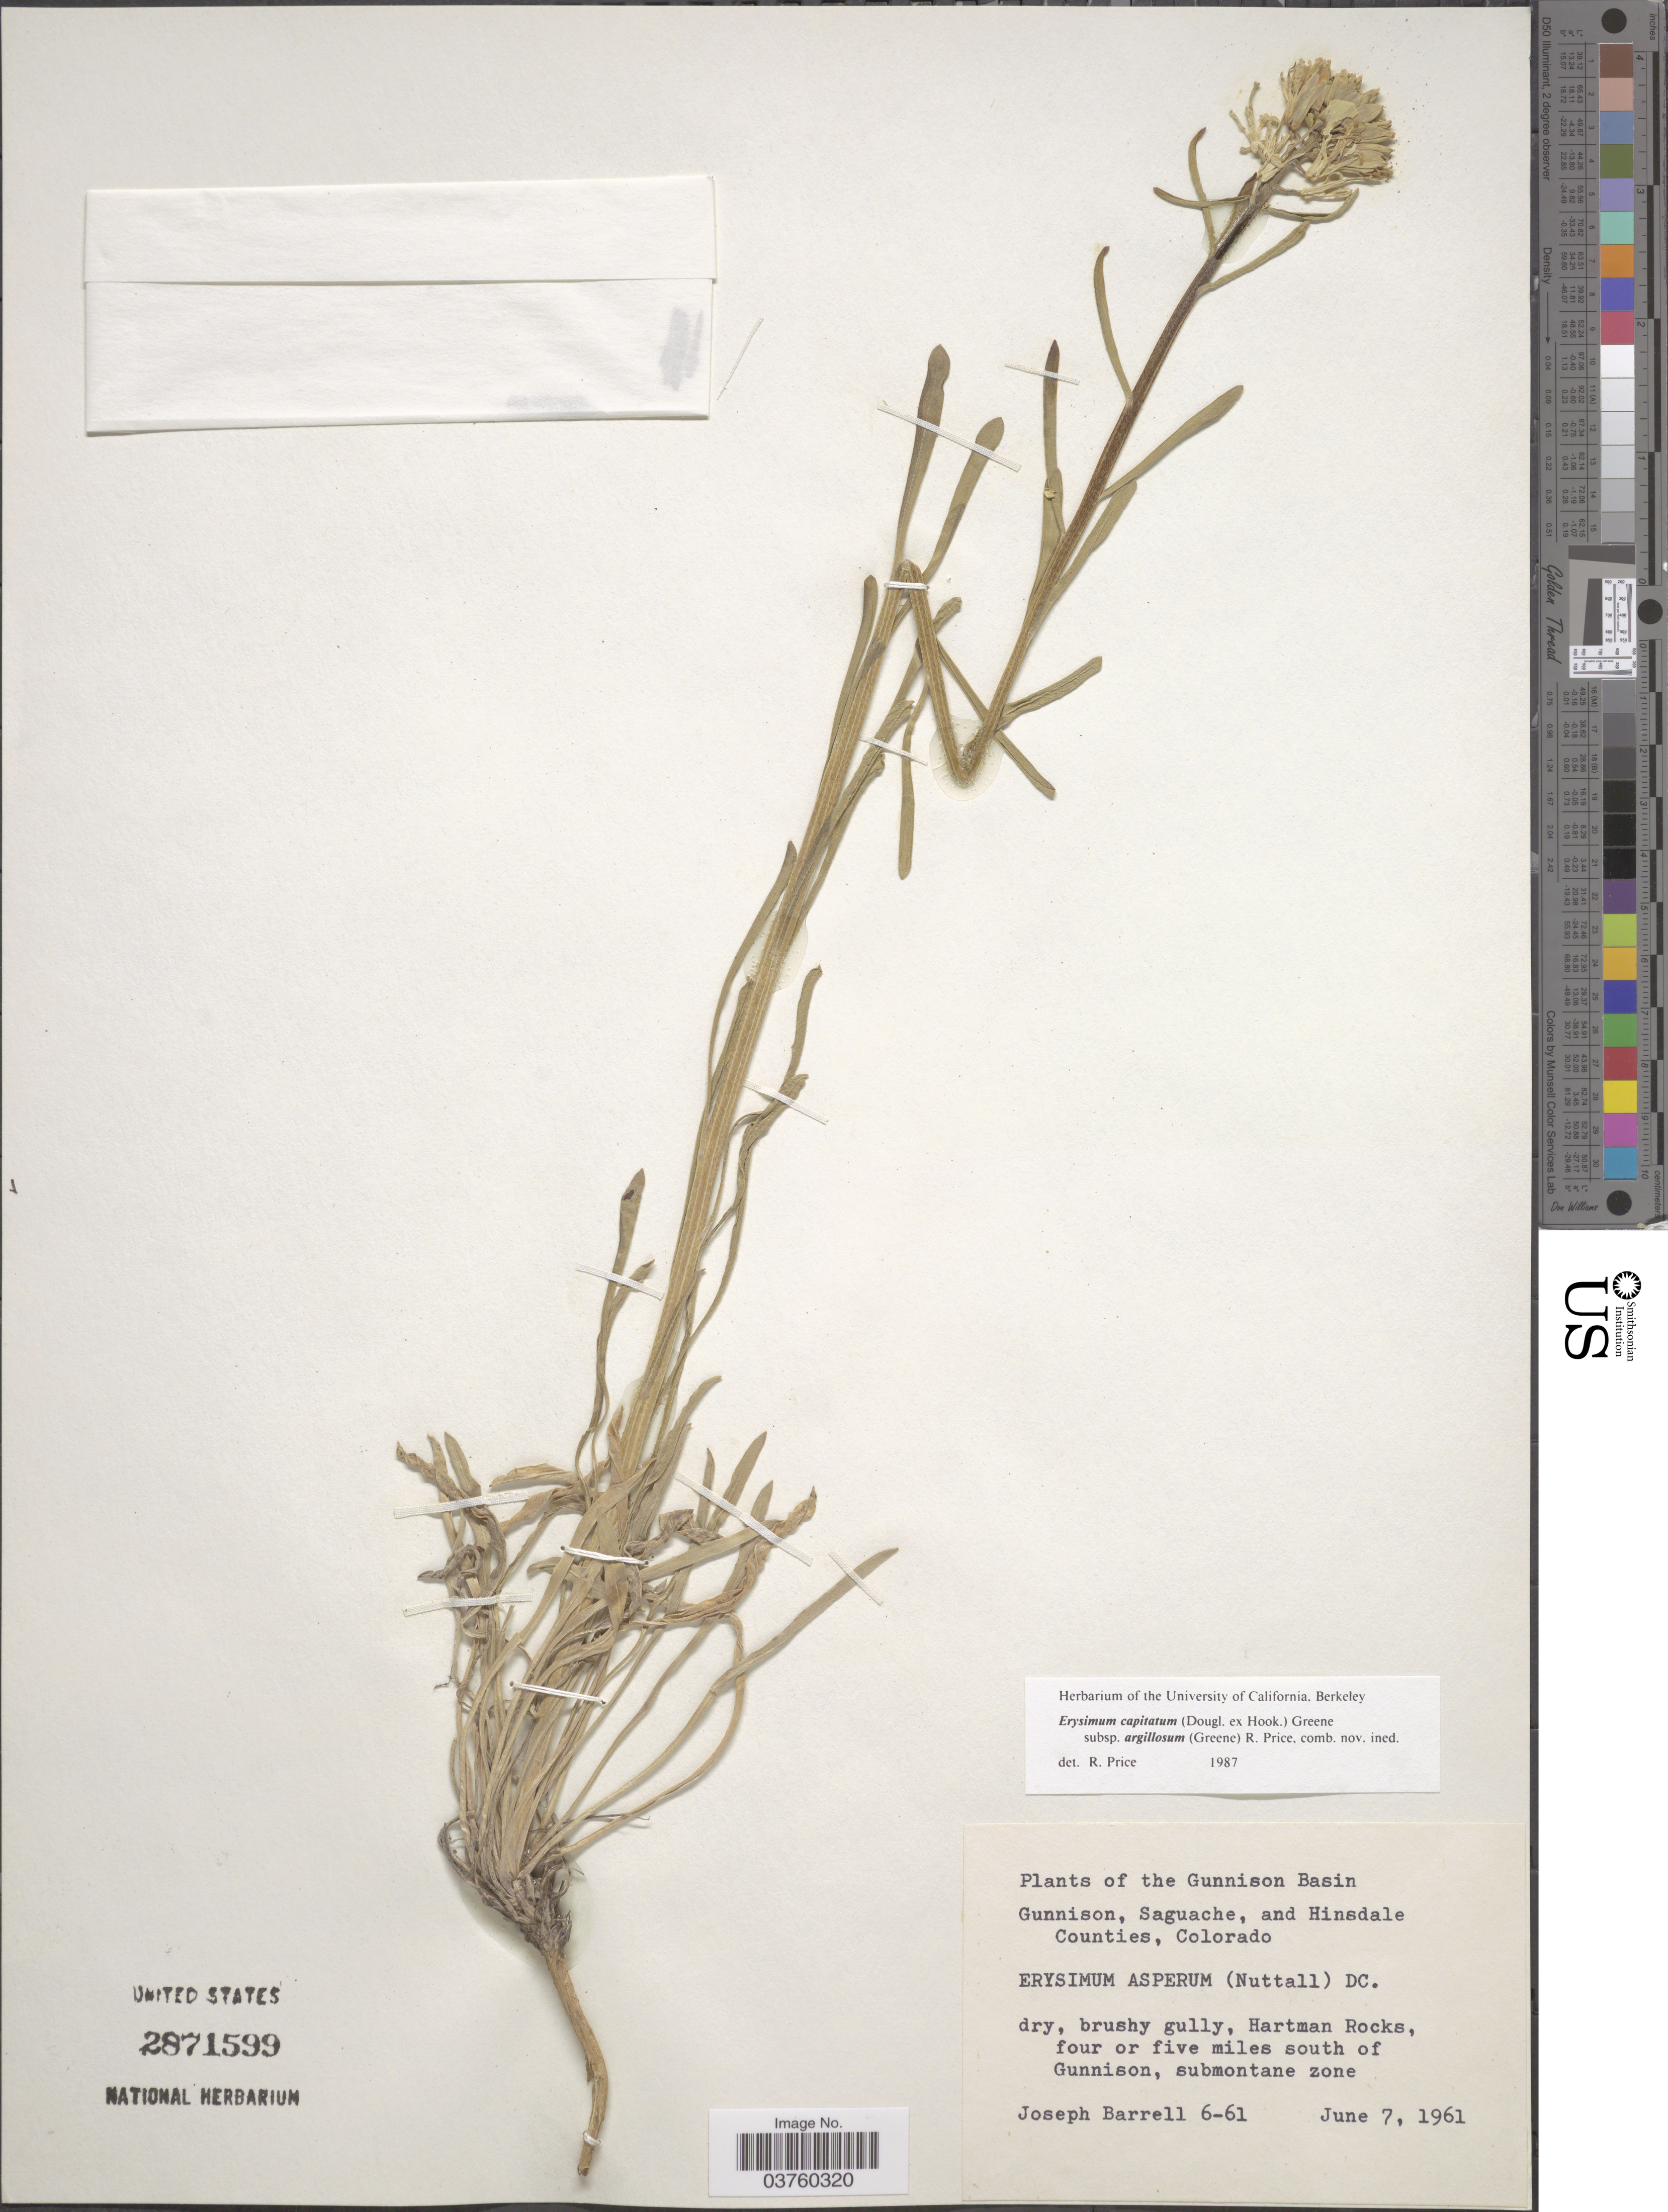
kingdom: Plantae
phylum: Tracheophyta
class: Magnoliopsida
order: Brassicales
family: Brassicaceae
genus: Erysimum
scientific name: Erysimum capitatum var. argillosum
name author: (Greene) R.J. Davis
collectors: J. Barrell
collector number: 6-61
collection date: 1961-06-07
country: United States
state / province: Colorado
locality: The Gunnison Basin. Dry, brushy gully, Harman Rocks, four or five miles south of Gunnison, submontane zone.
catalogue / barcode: US 2871599